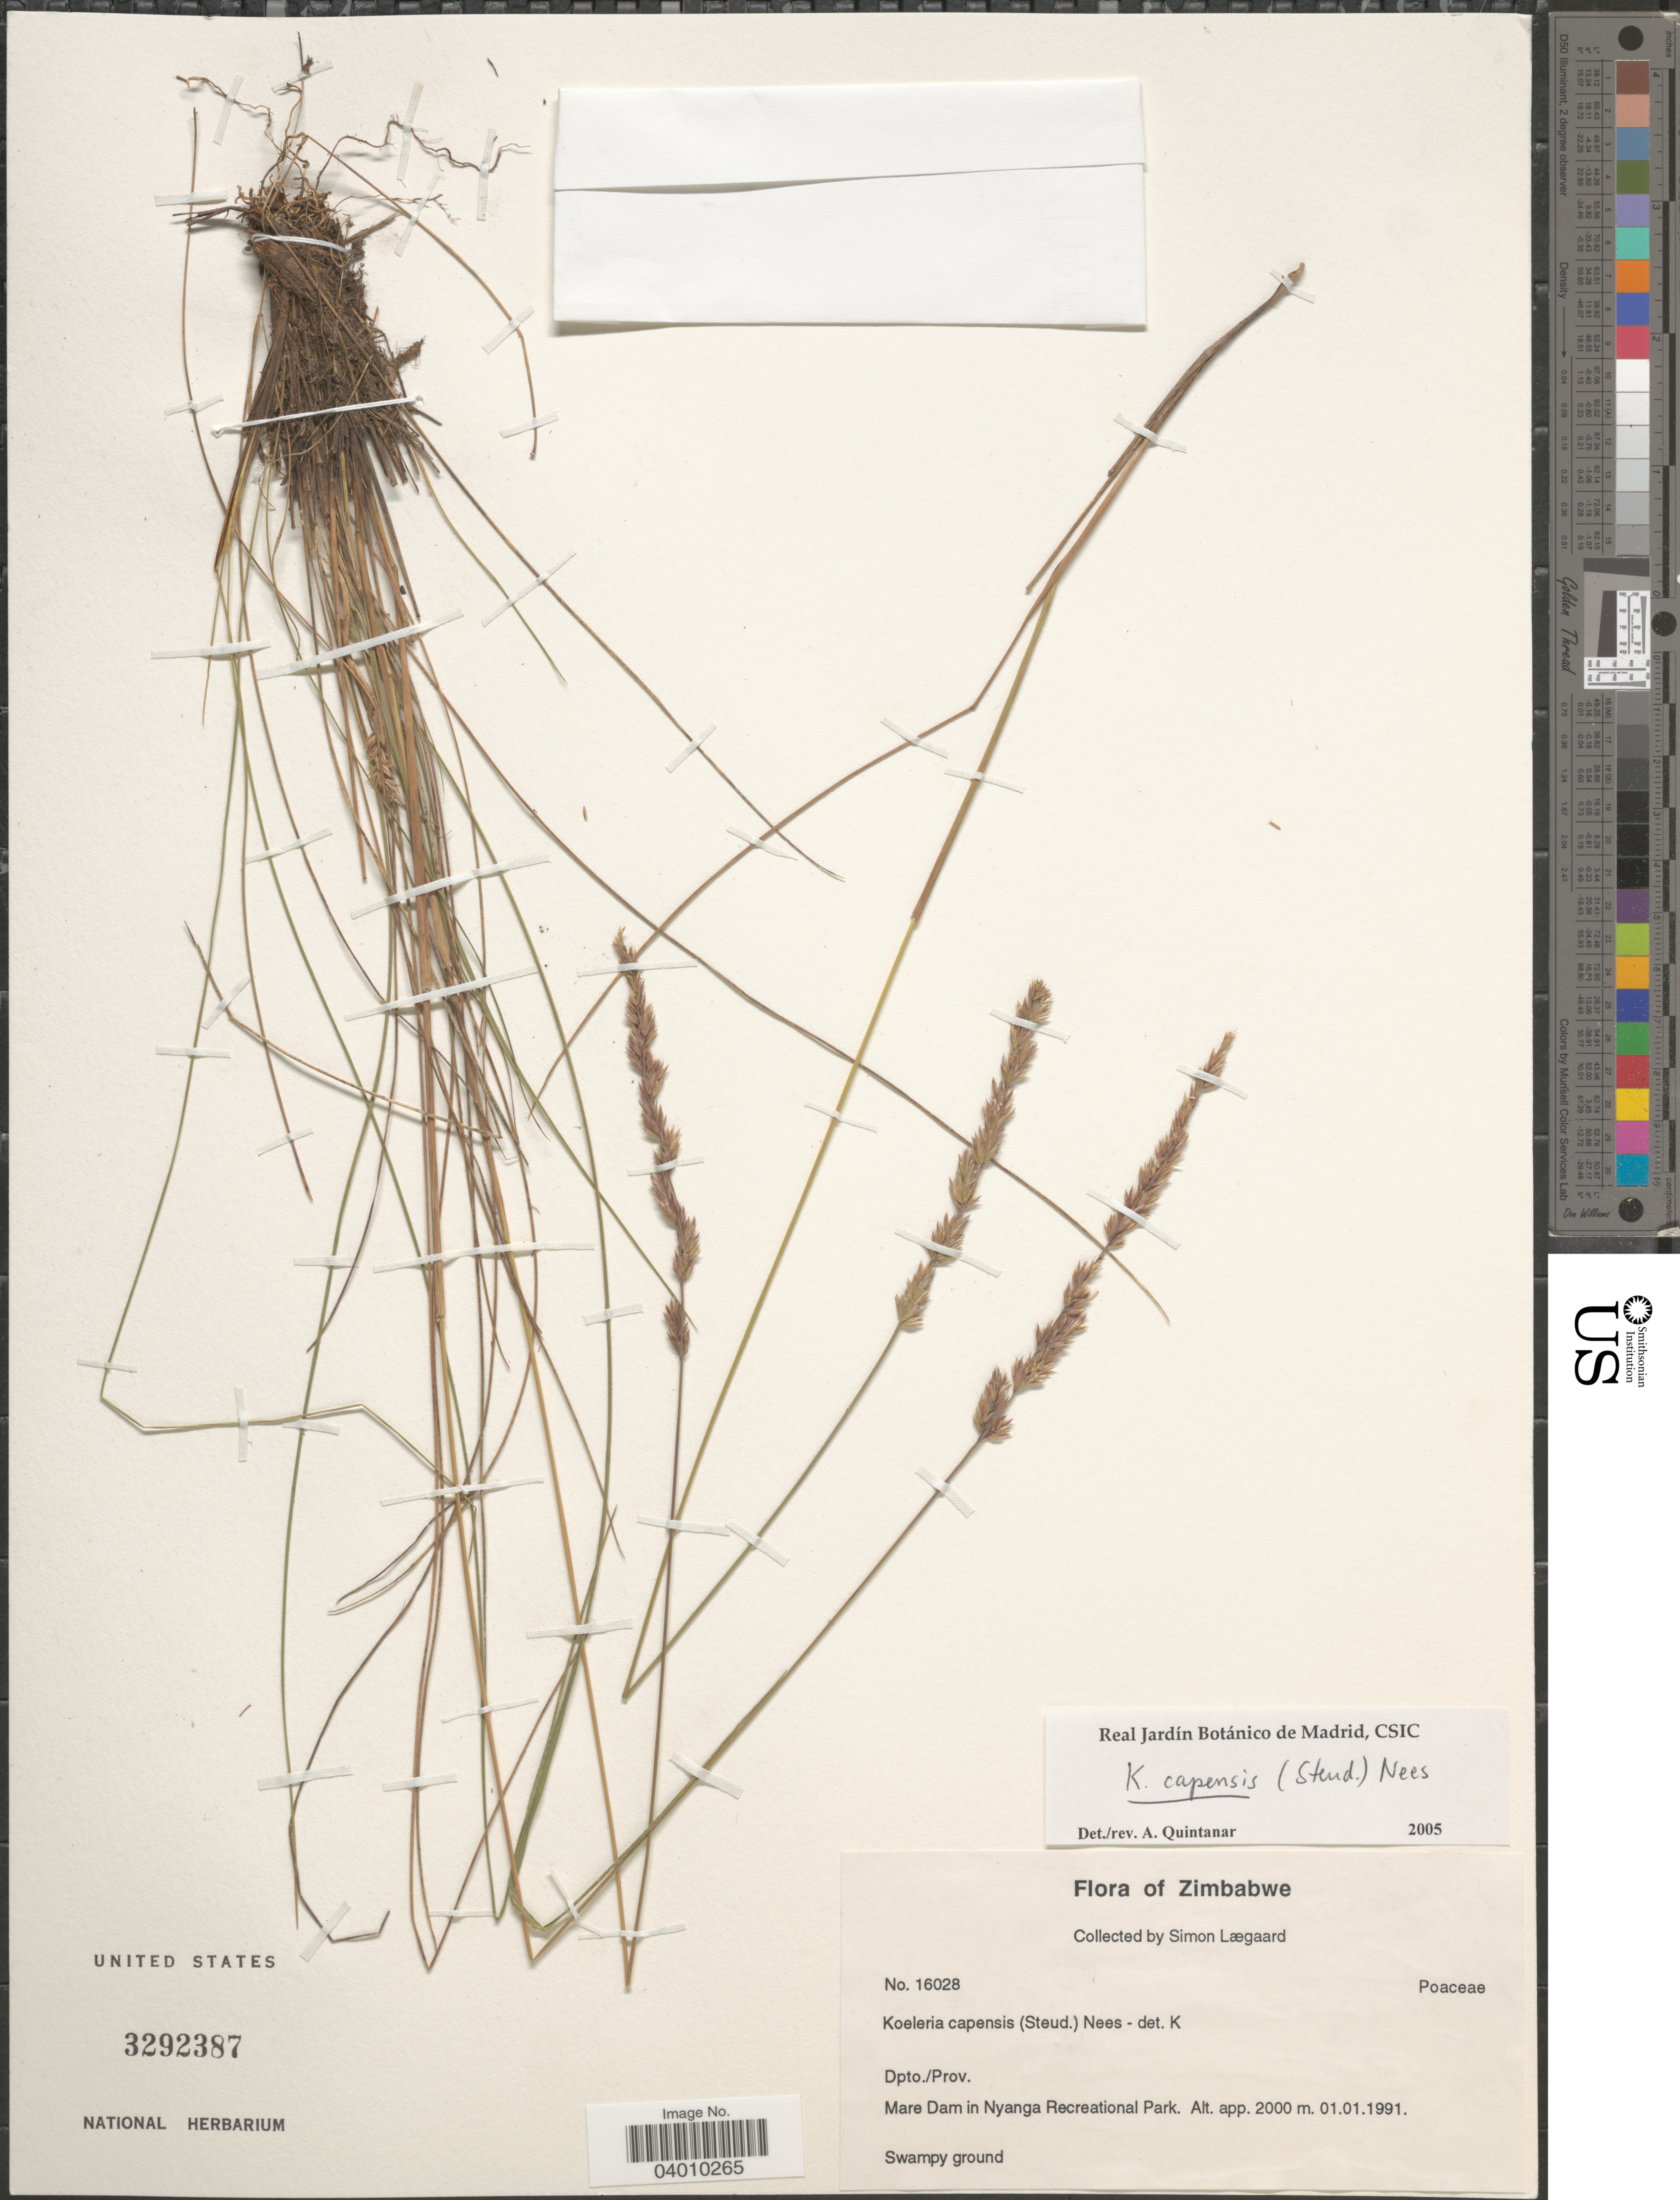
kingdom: Plantae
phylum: Tracheophyta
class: Liliopsida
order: Poales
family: Poaceae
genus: Koeleria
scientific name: Koeleria capensis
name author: (Steud.) Nees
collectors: S. Lægaard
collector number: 16028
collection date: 1991-01-01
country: Zimbabwe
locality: Mare Dam in Nyanga Recreational Park.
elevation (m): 2000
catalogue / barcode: US 3292387